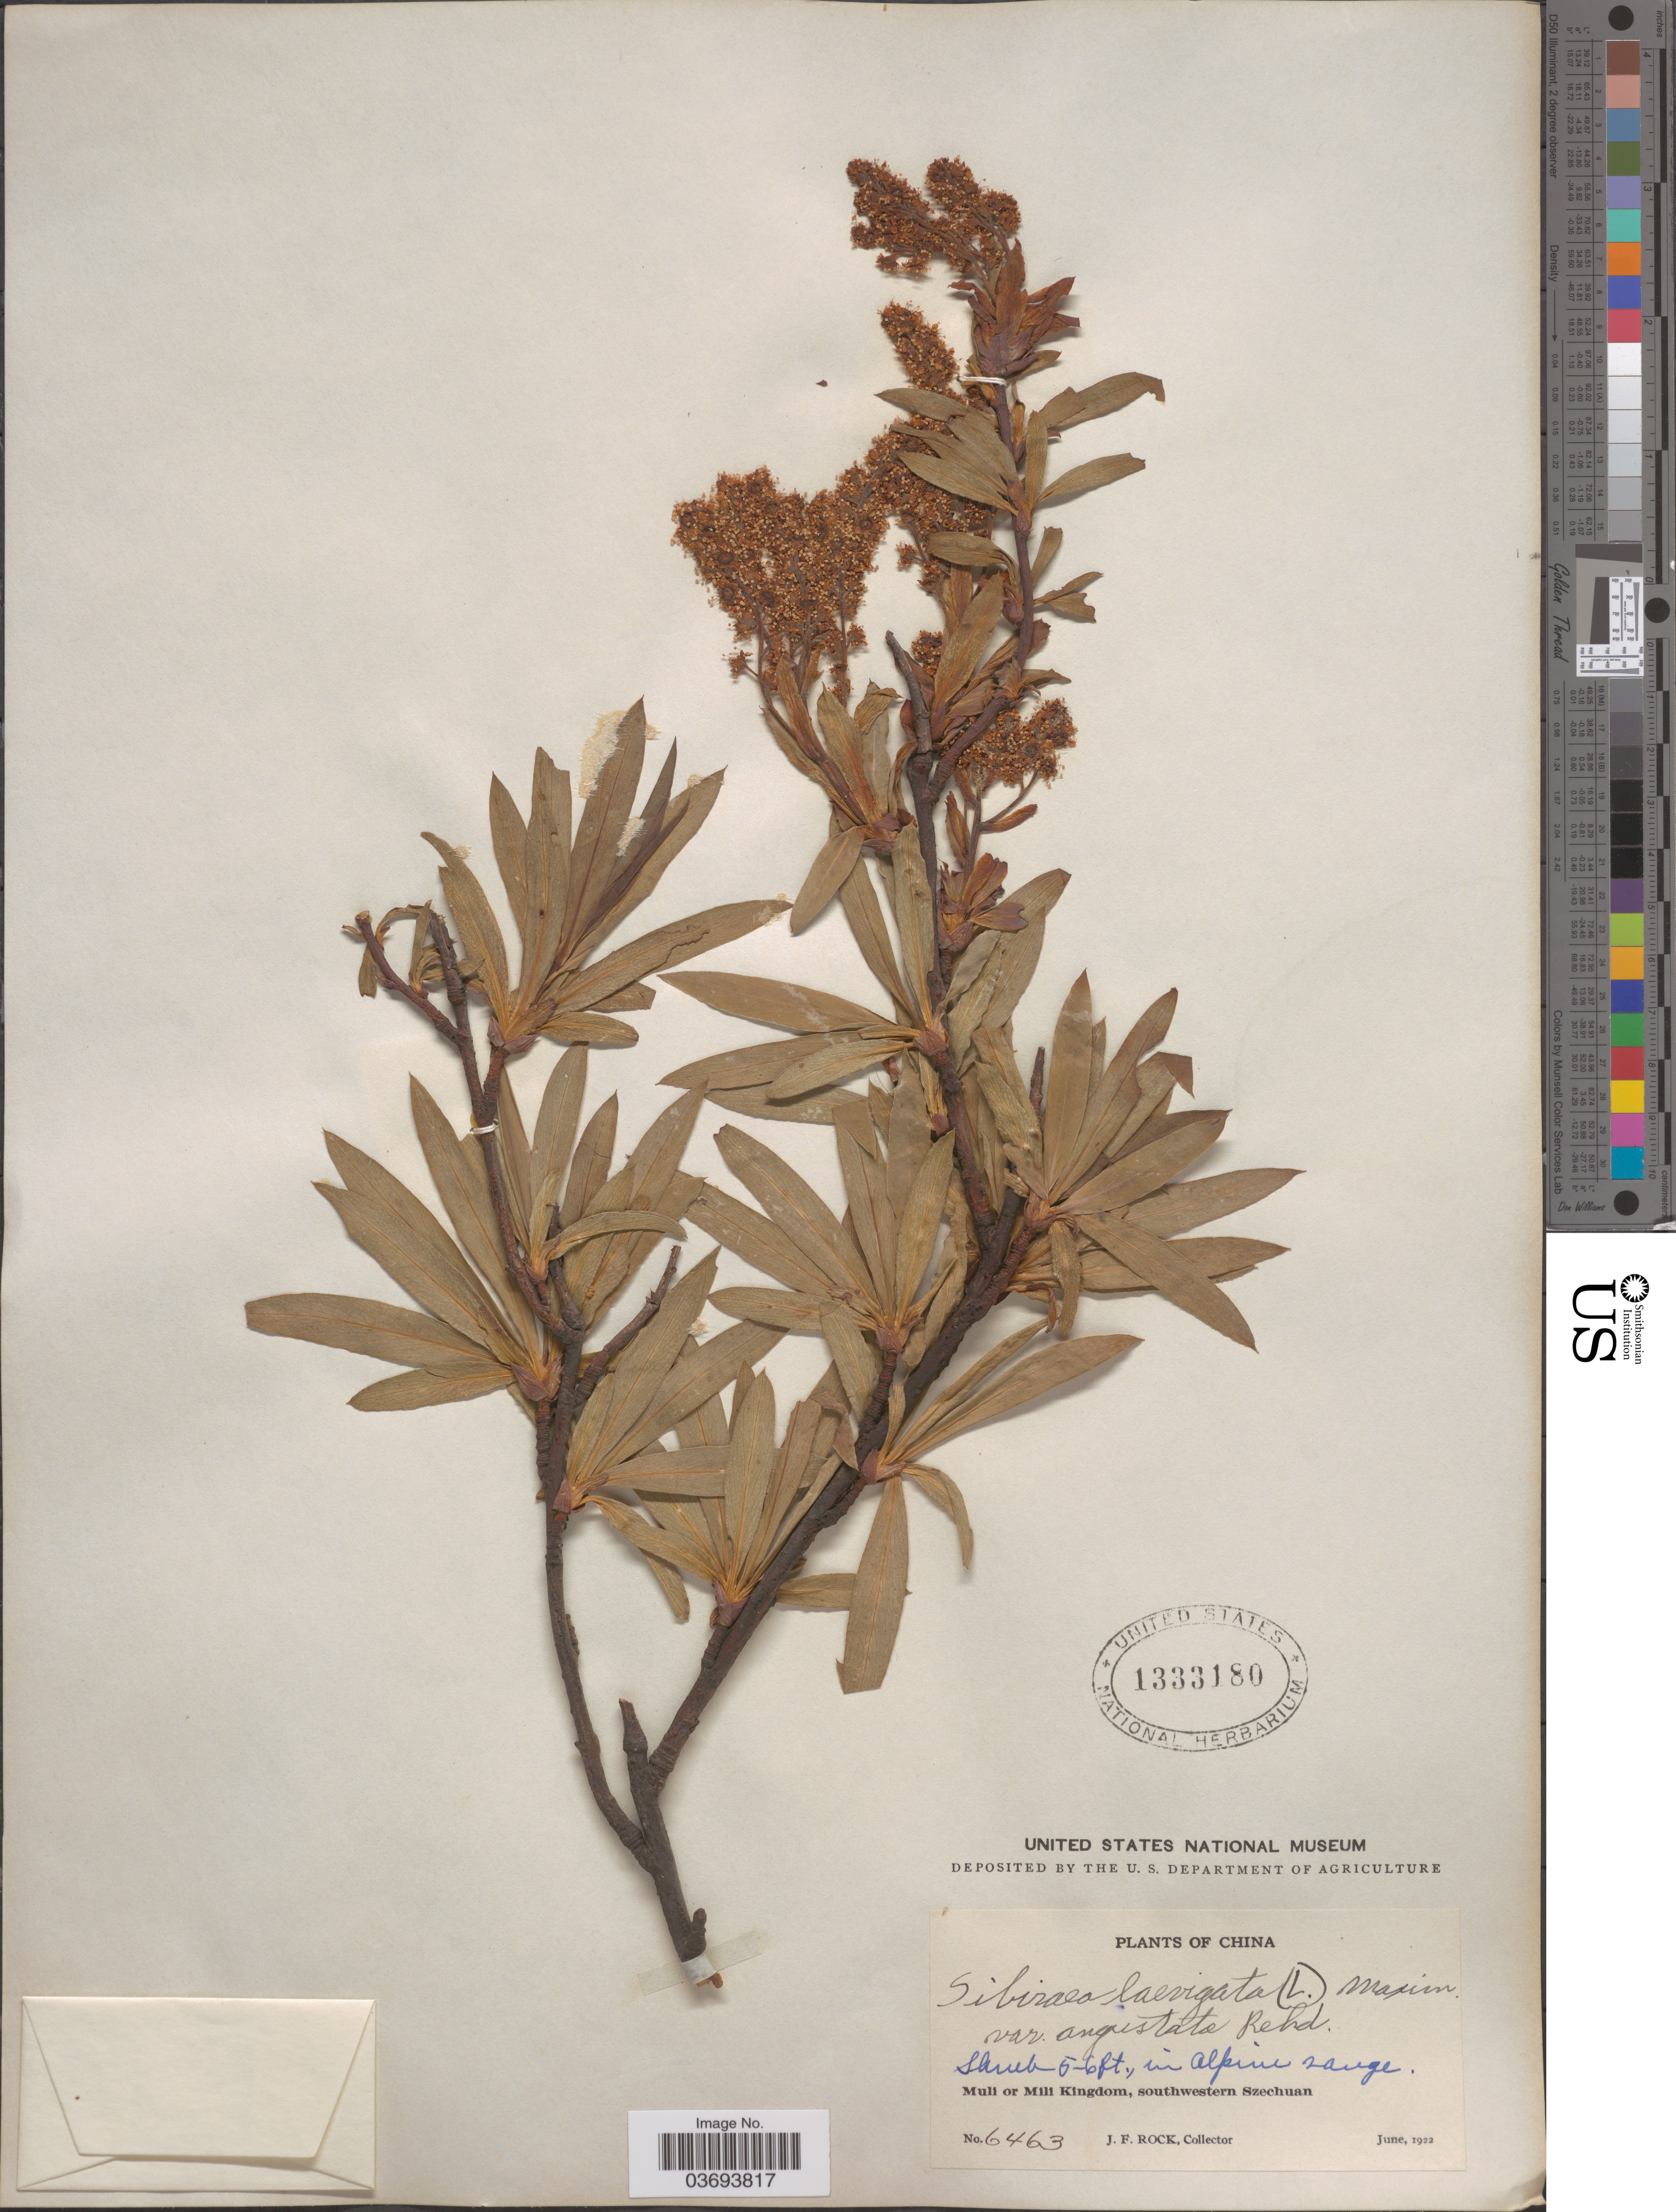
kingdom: Plantae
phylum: Tracheophyta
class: Magnoliopsida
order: Rosales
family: Rosaceae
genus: Sibiraea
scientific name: Sibiraea laevigata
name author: (L.) Maxim.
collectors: J. Rock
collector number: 6463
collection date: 1922-06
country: China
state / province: Sichuan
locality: Muli or Mili Kingdom, southwestern Szechuan.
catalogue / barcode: US 1333180